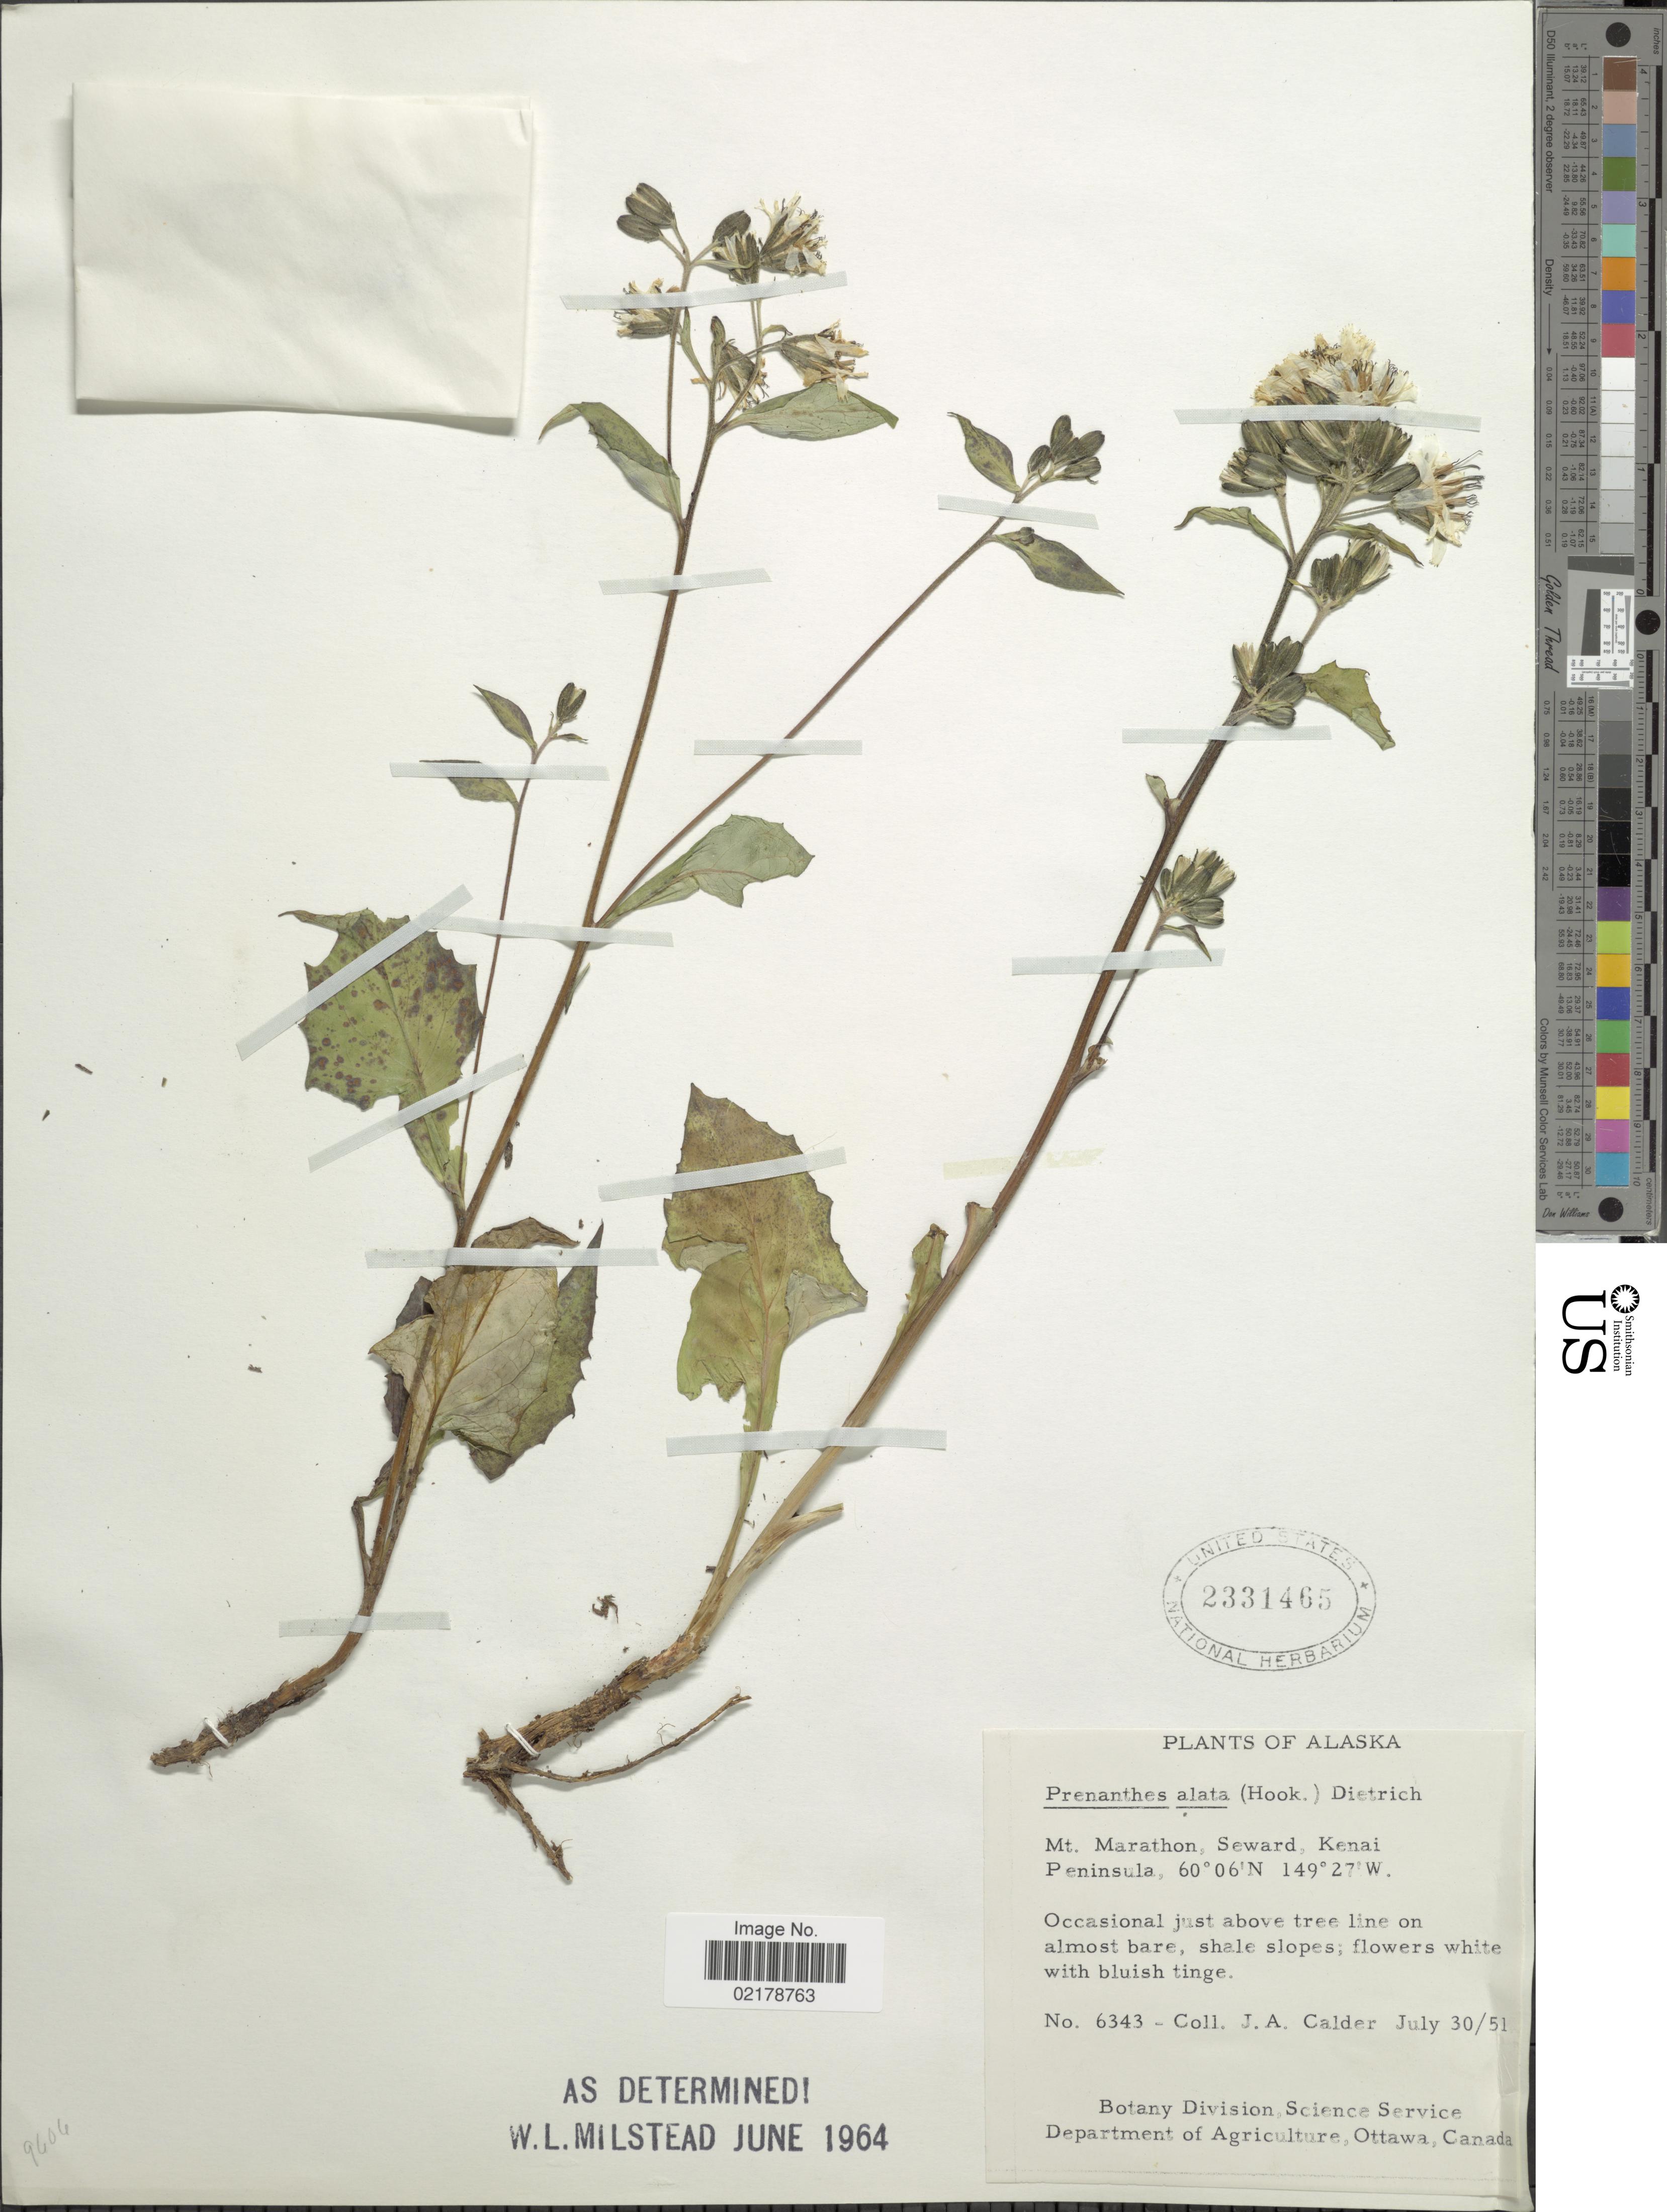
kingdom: Plantae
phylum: Tracheophyta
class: Magnoliopsida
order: Asterales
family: Asteraceae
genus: Nabalus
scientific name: Nabalus alatus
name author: Hook.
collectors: J. A. Calder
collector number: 6343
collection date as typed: Transcribed d/m/y: 30/7/51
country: United States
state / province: Alaska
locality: Mt. Marathon, Seward, Kenai Peninsula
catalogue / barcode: US 2331465